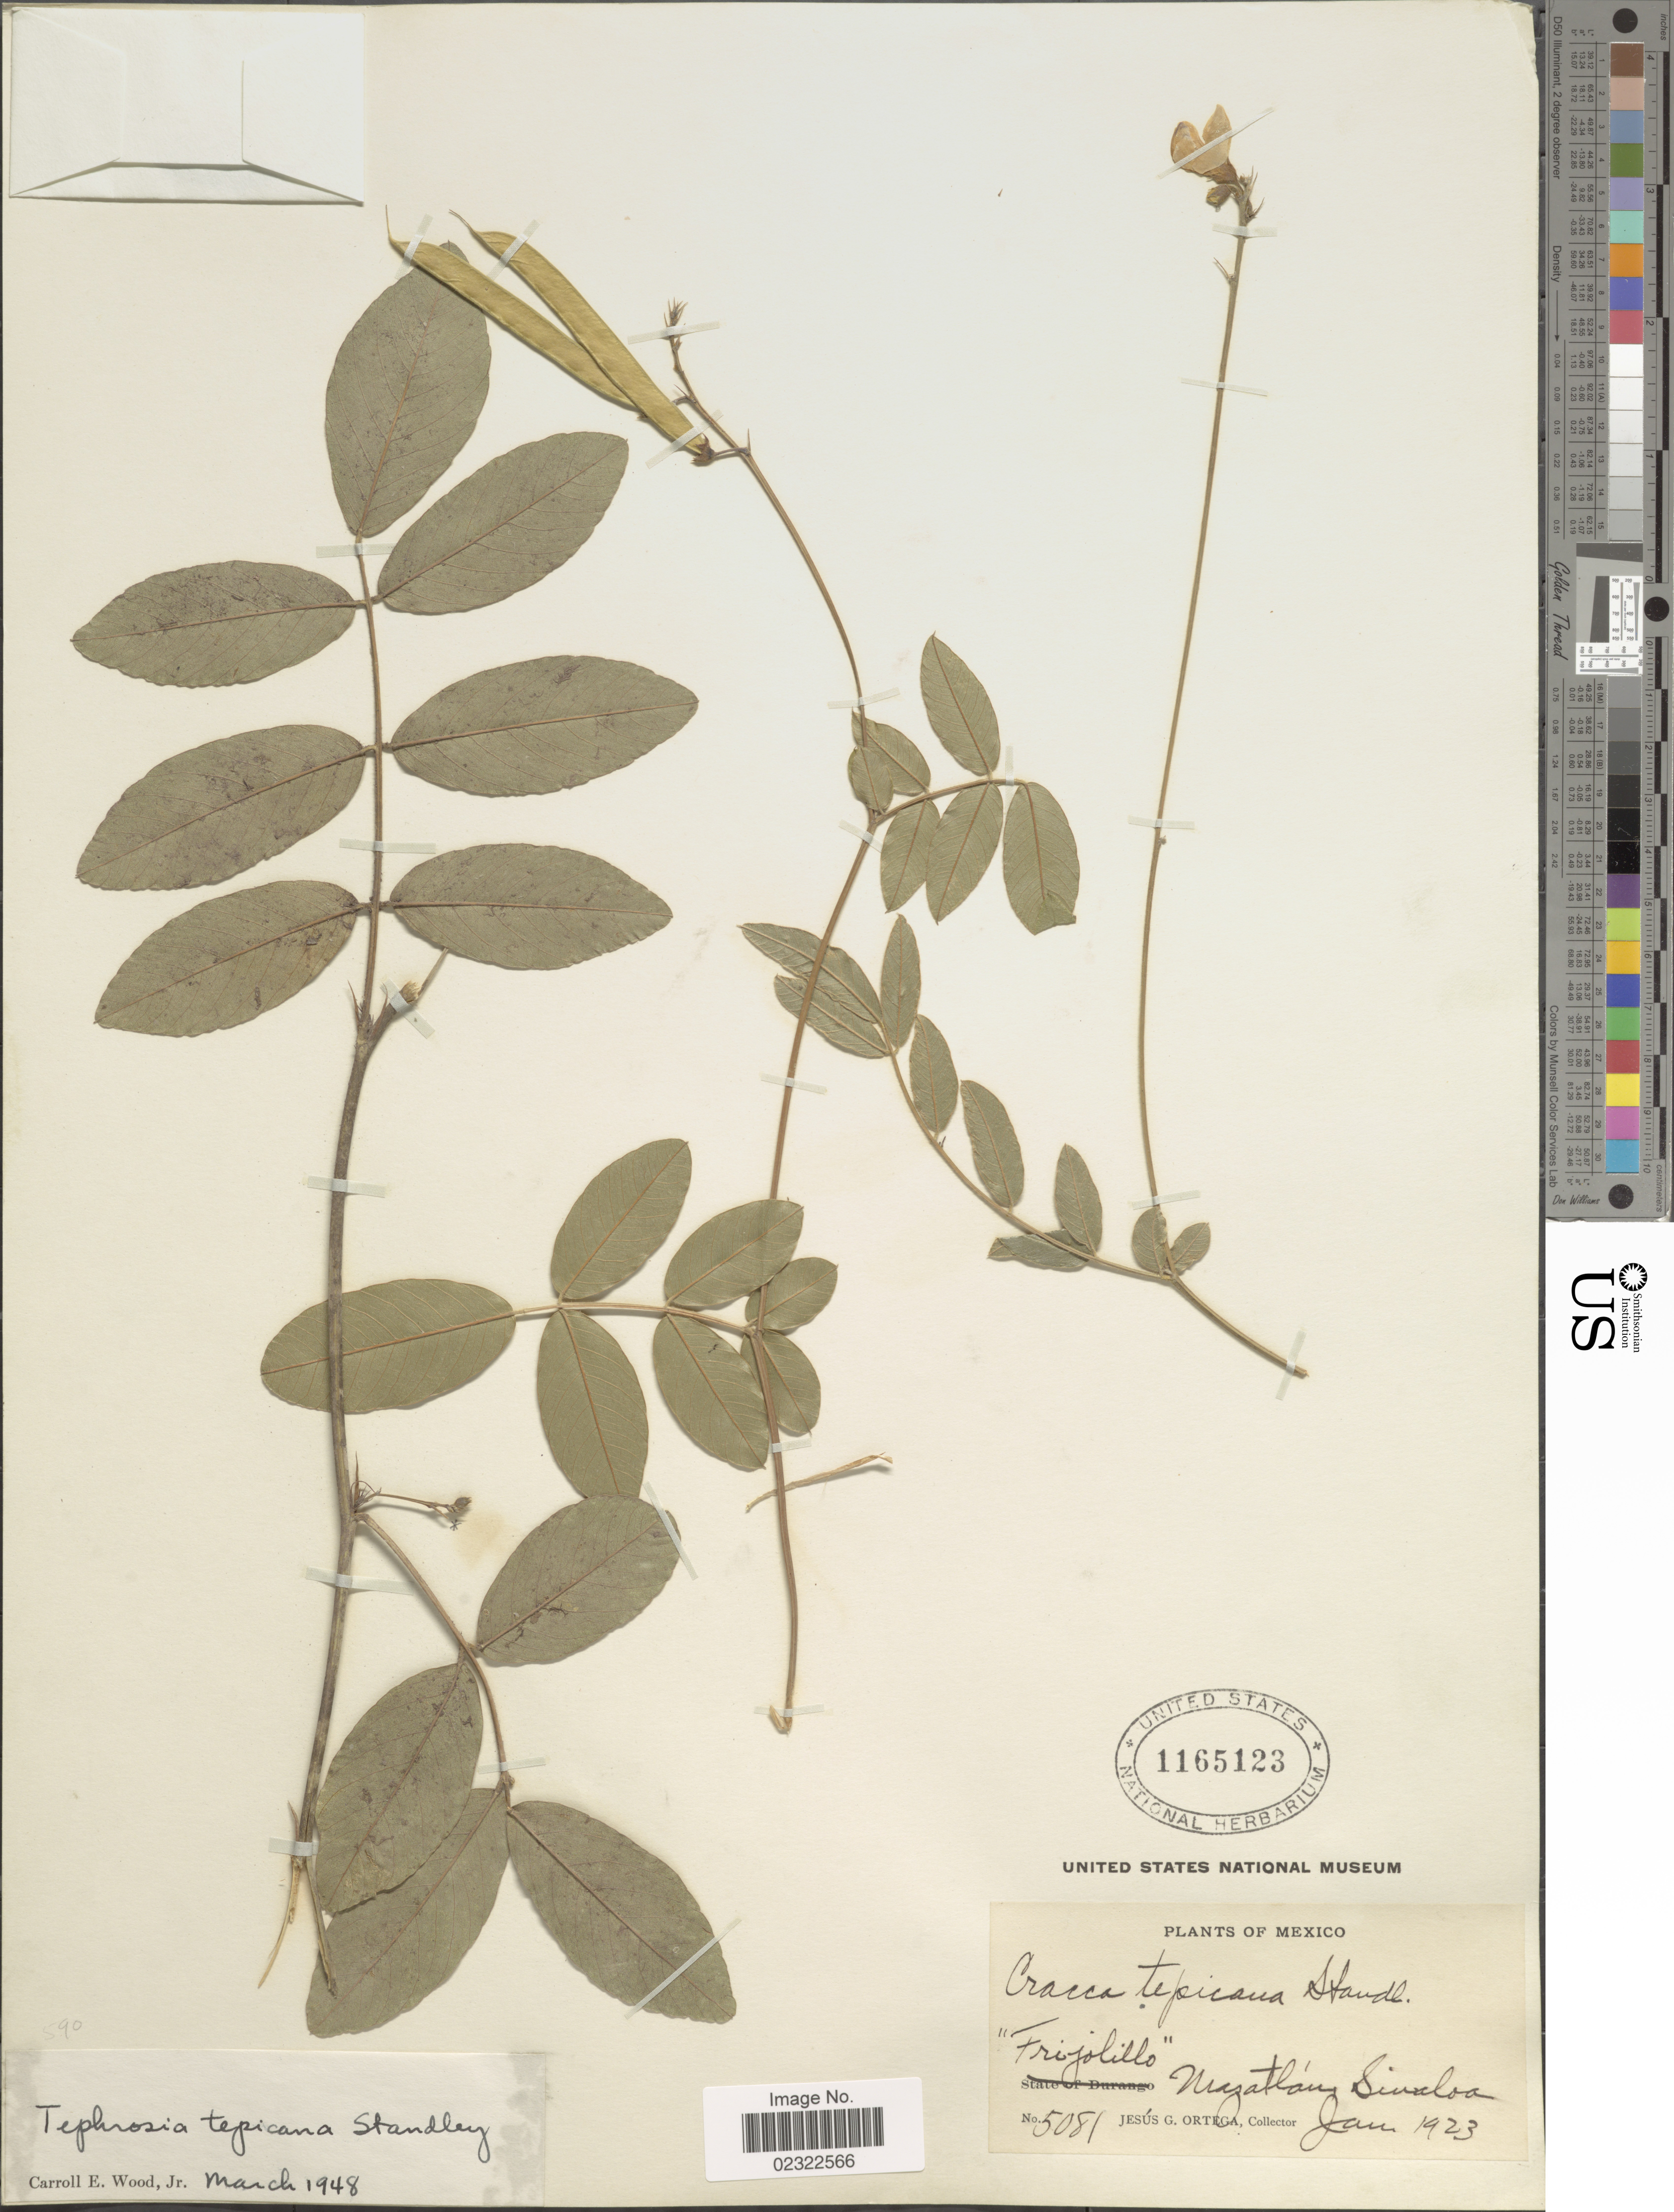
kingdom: Plantae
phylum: Tracheophyta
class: Magnoliopsida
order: Fabales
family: Fabaceae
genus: Tephrosia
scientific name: Tephrosia tepicana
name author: (Standl.) Standl.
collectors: J. Ortega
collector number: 5081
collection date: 1923-01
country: Mexico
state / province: Sinaloa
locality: Mexico, "Frijollio" Mazatlan Sinaloa.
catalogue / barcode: US 1165123